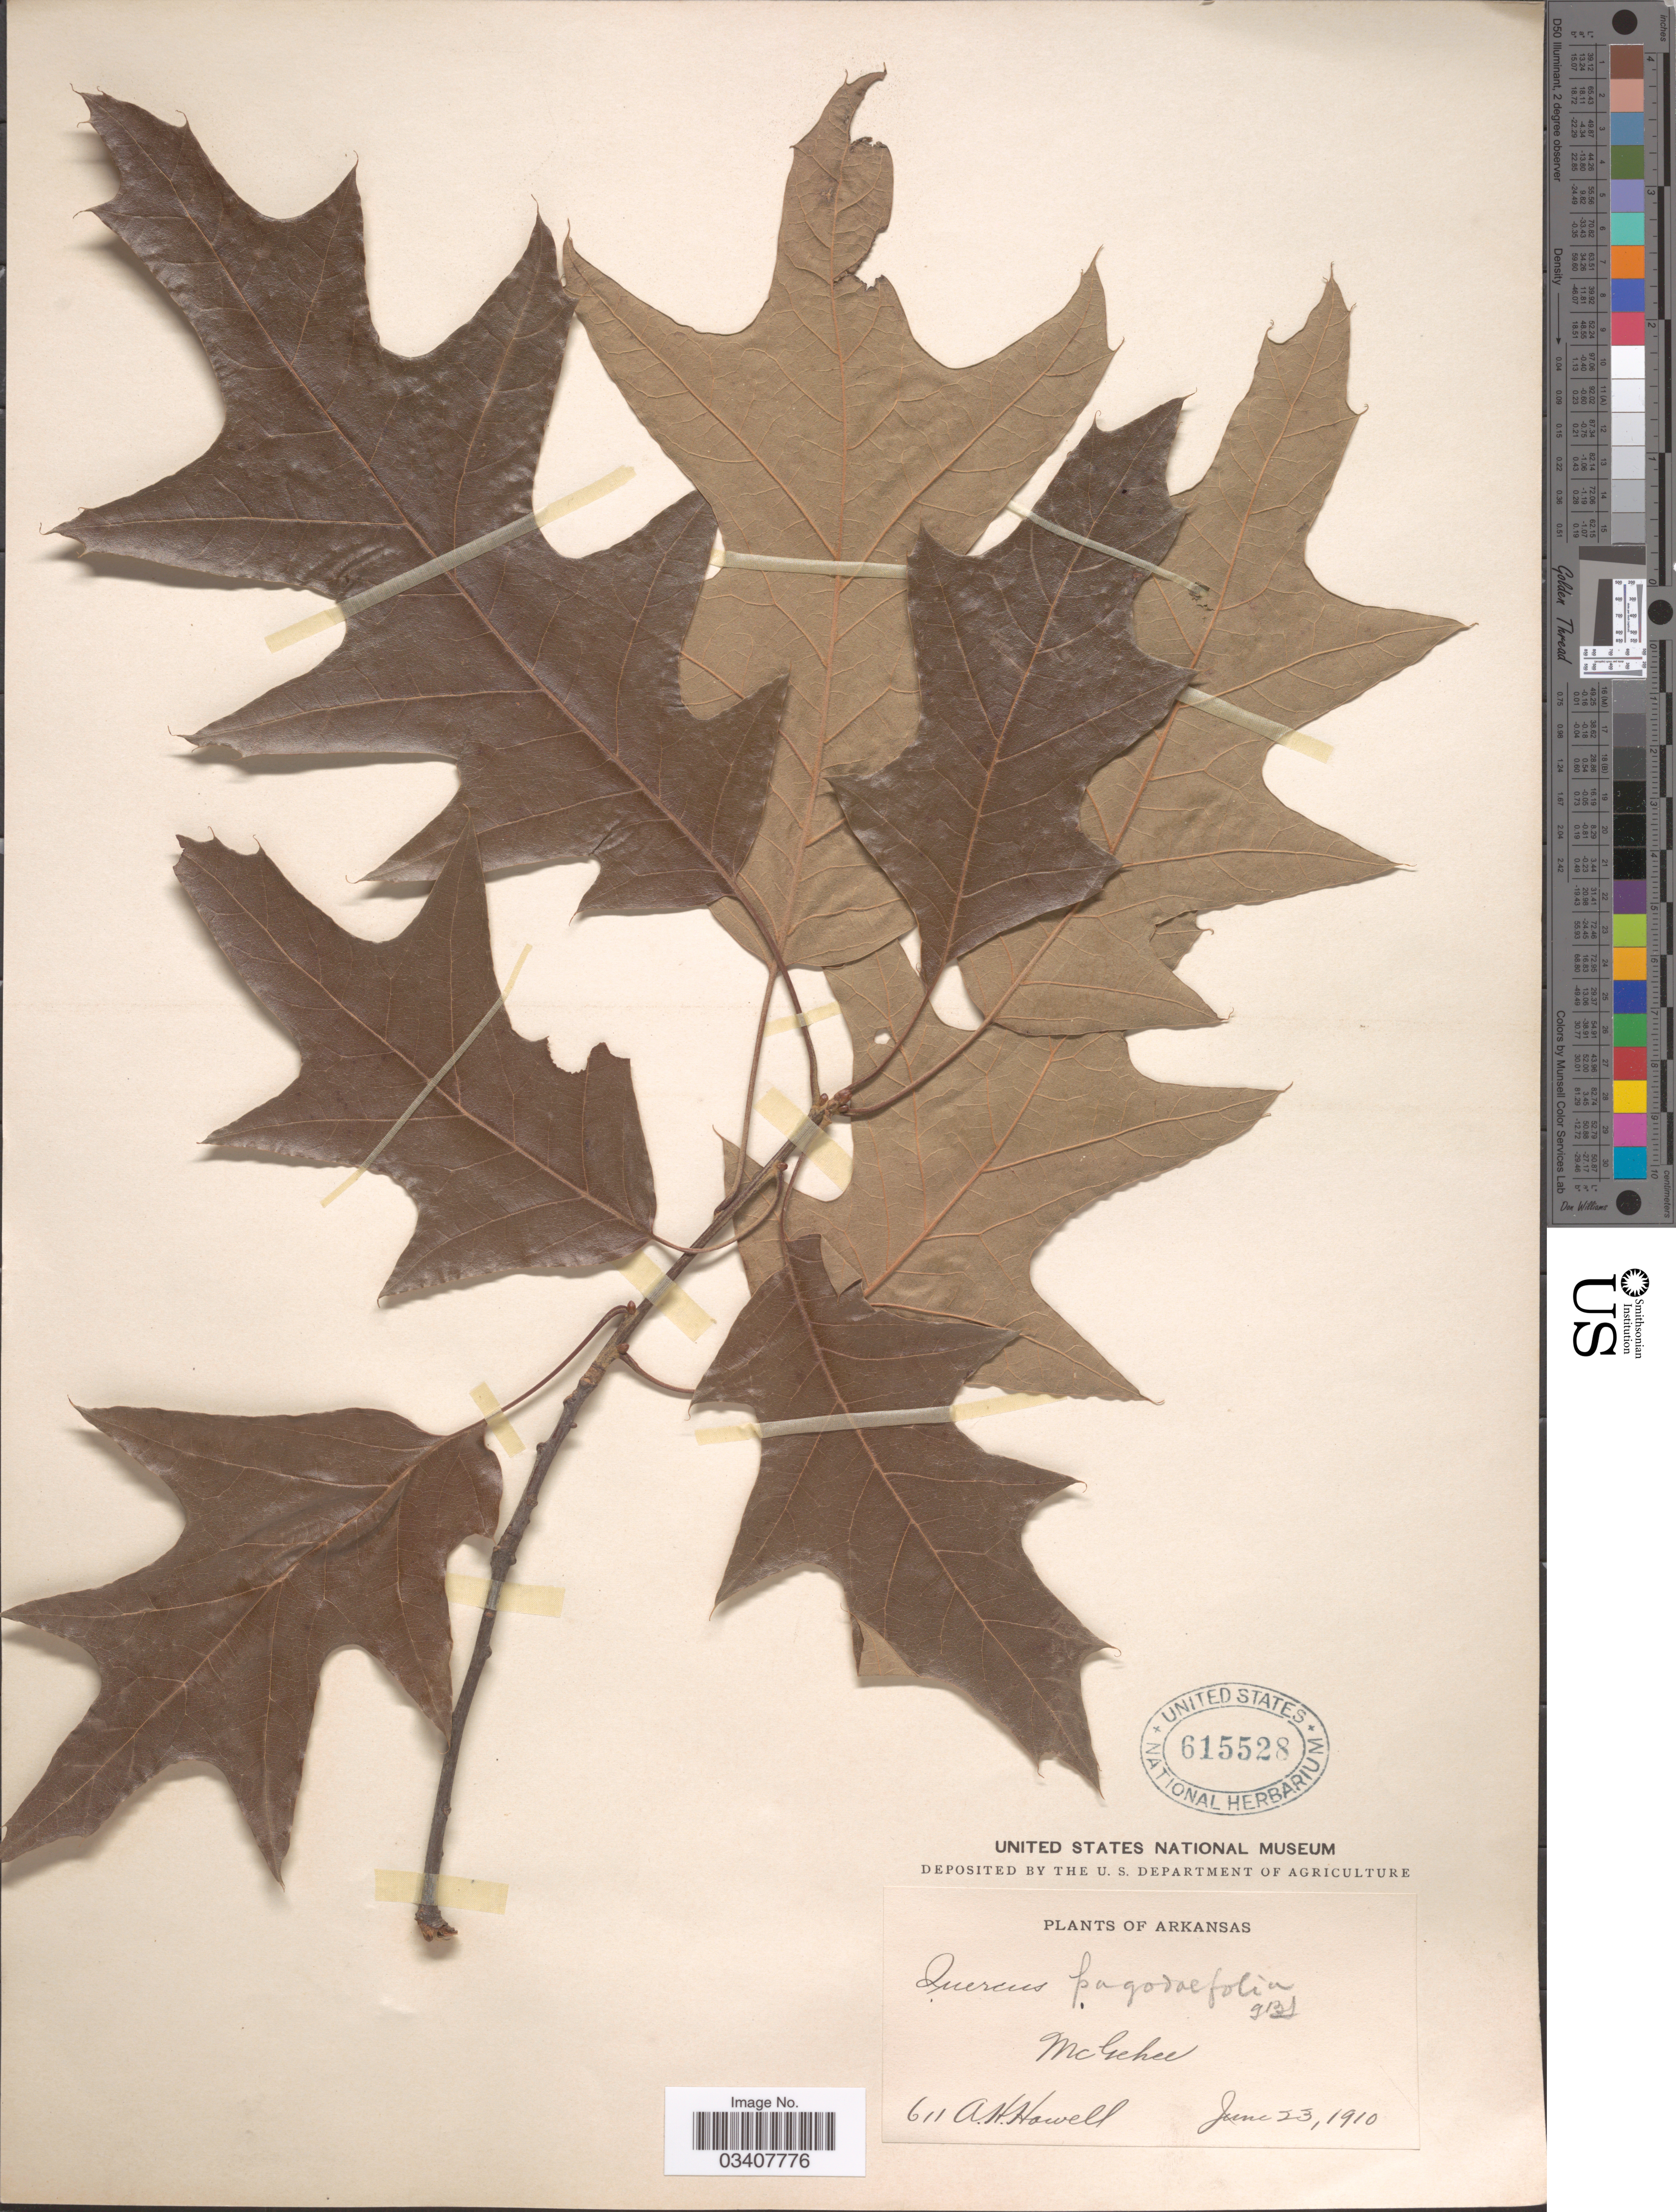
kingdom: Plantae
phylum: Tracheophyta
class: Magnoliopsida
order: Fagales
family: Fagaceae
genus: Quercus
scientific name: Quercus pagodifolia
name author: (Elliott) Ashe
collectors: A. Howell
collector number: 611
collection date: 1910-06-23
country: United States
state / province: Arkansas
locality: McGehee.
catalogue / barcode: US 615528